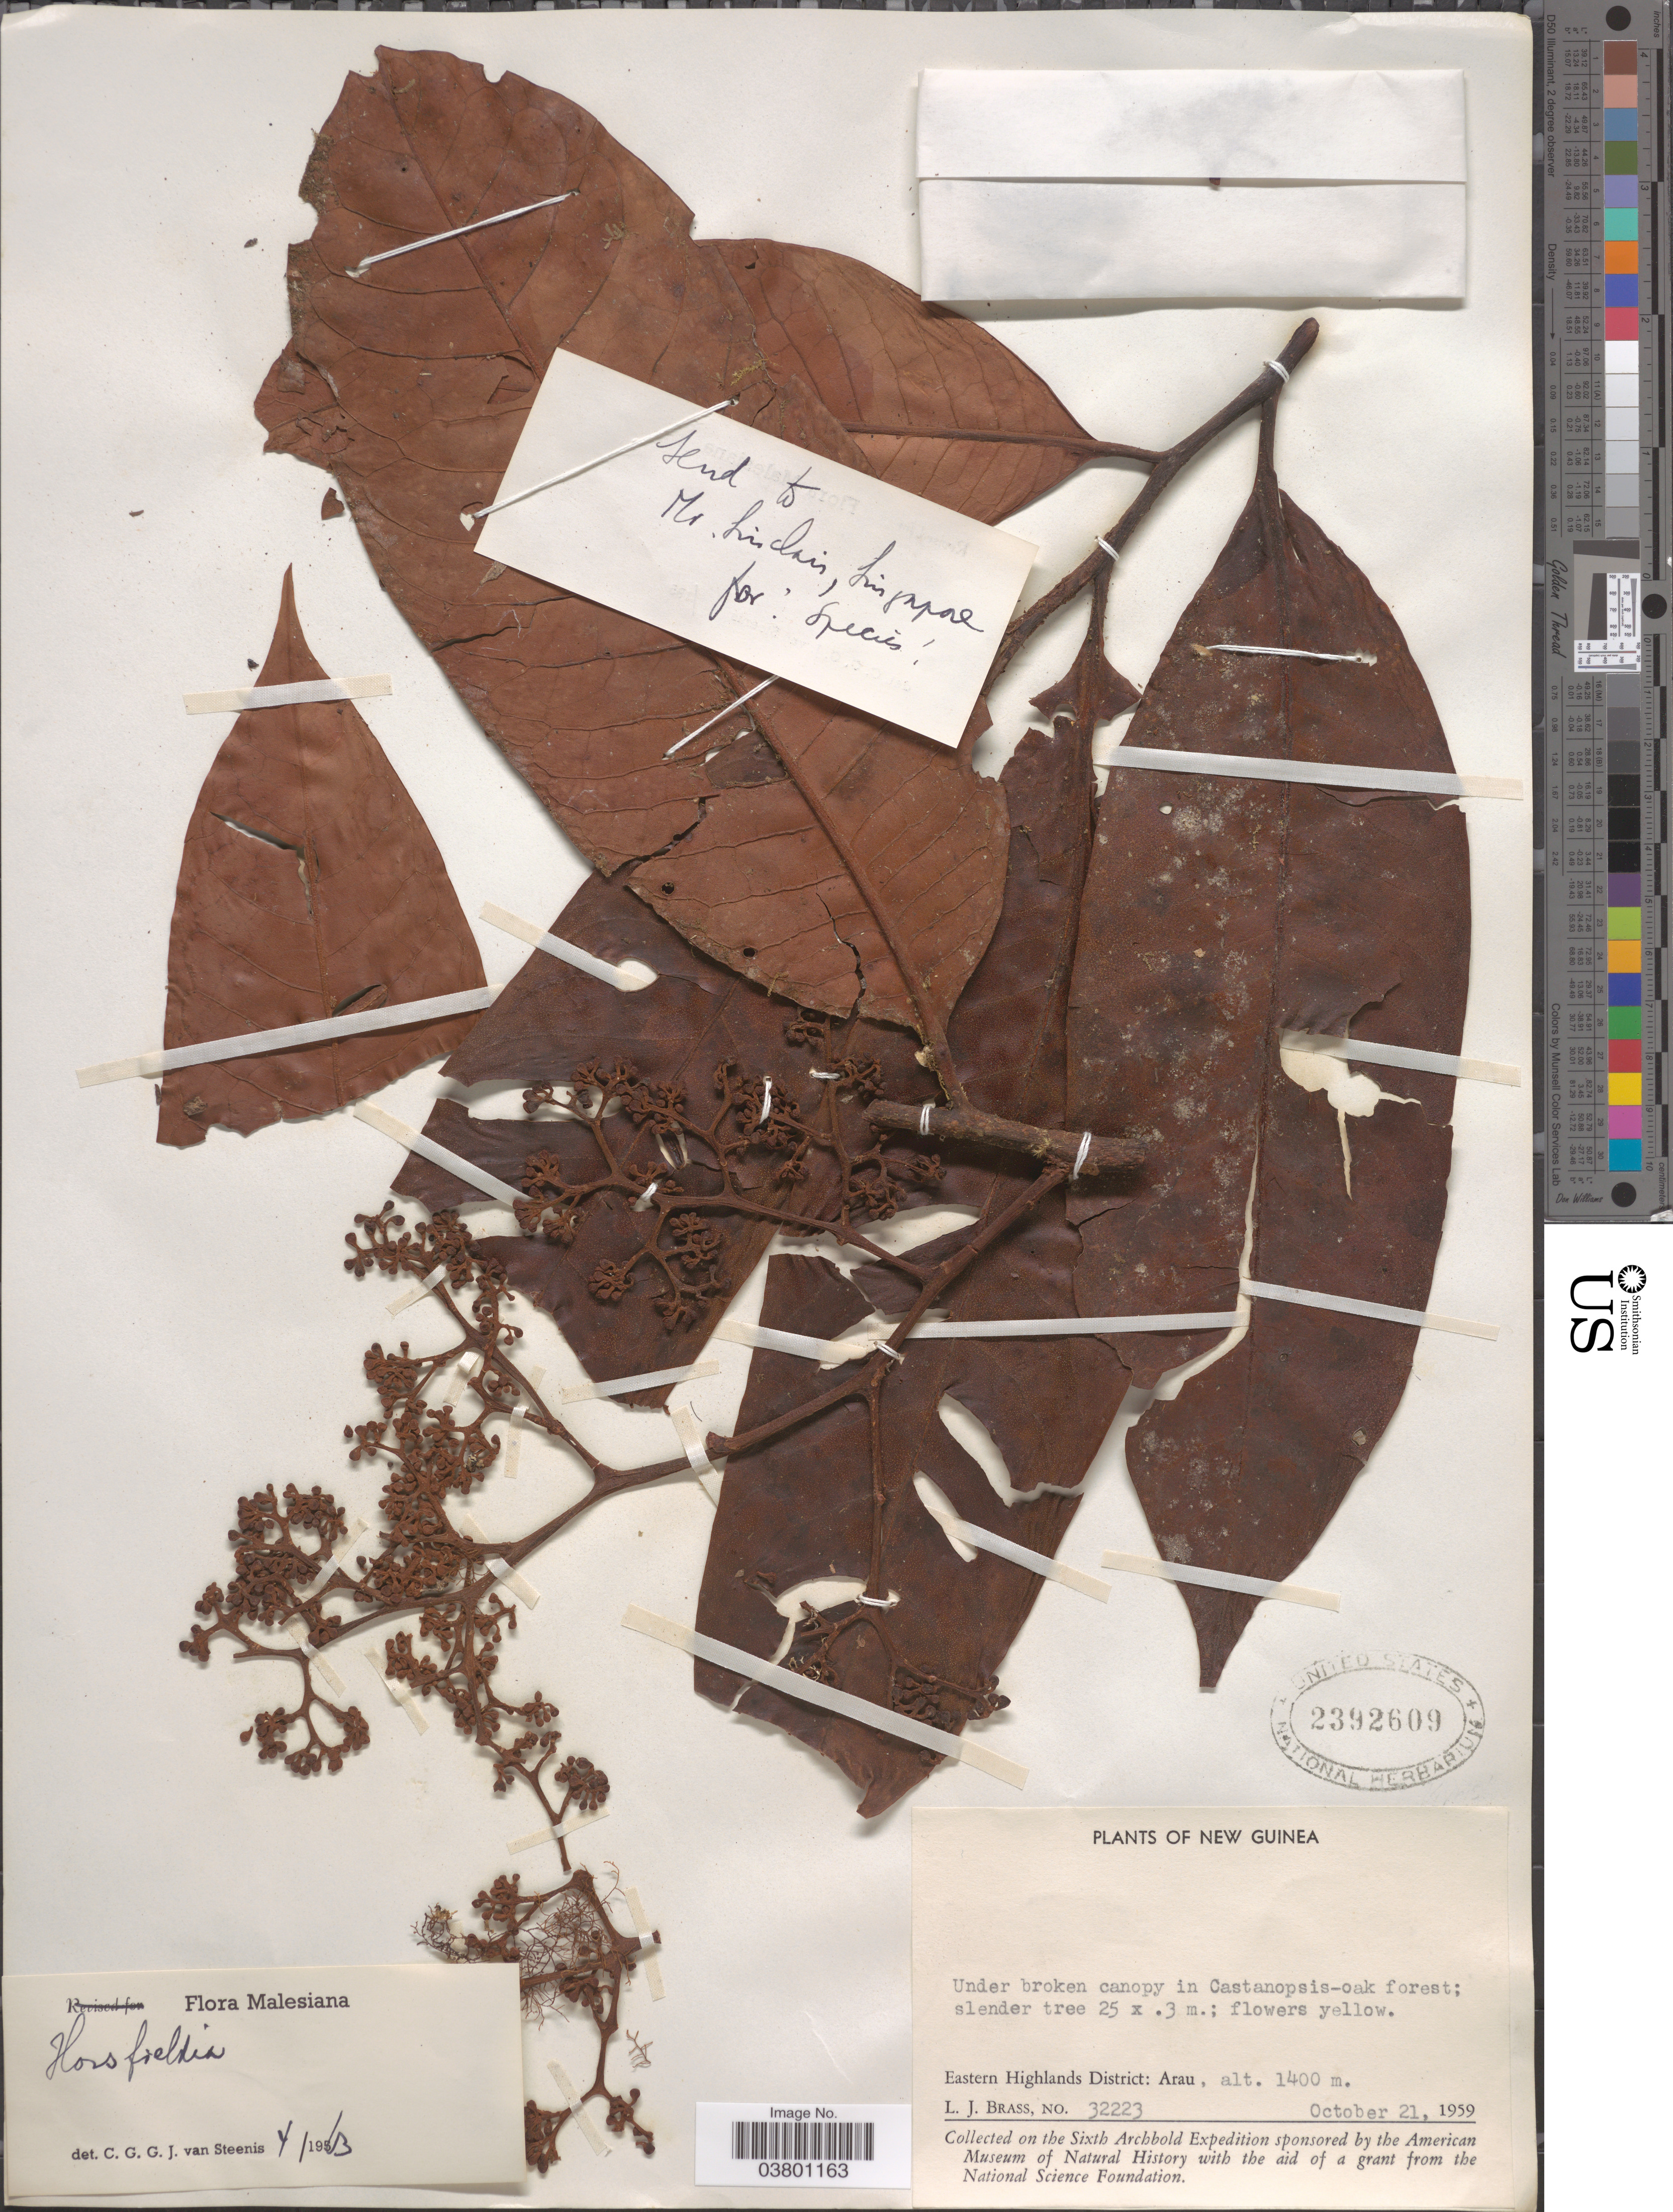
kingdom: Plantae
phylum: Tracheophyta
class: Magnoliopsida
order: Magnoliales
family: Myristicaceae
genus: Horsfieldia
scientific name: Horsfieldia sp.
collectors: L. J. Brass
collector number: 32223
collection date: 1959-10-21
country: Papua New Guinea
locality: New Guinea. Eastern Highlands District: Arau.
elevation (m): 1400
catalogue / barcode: US 2392609